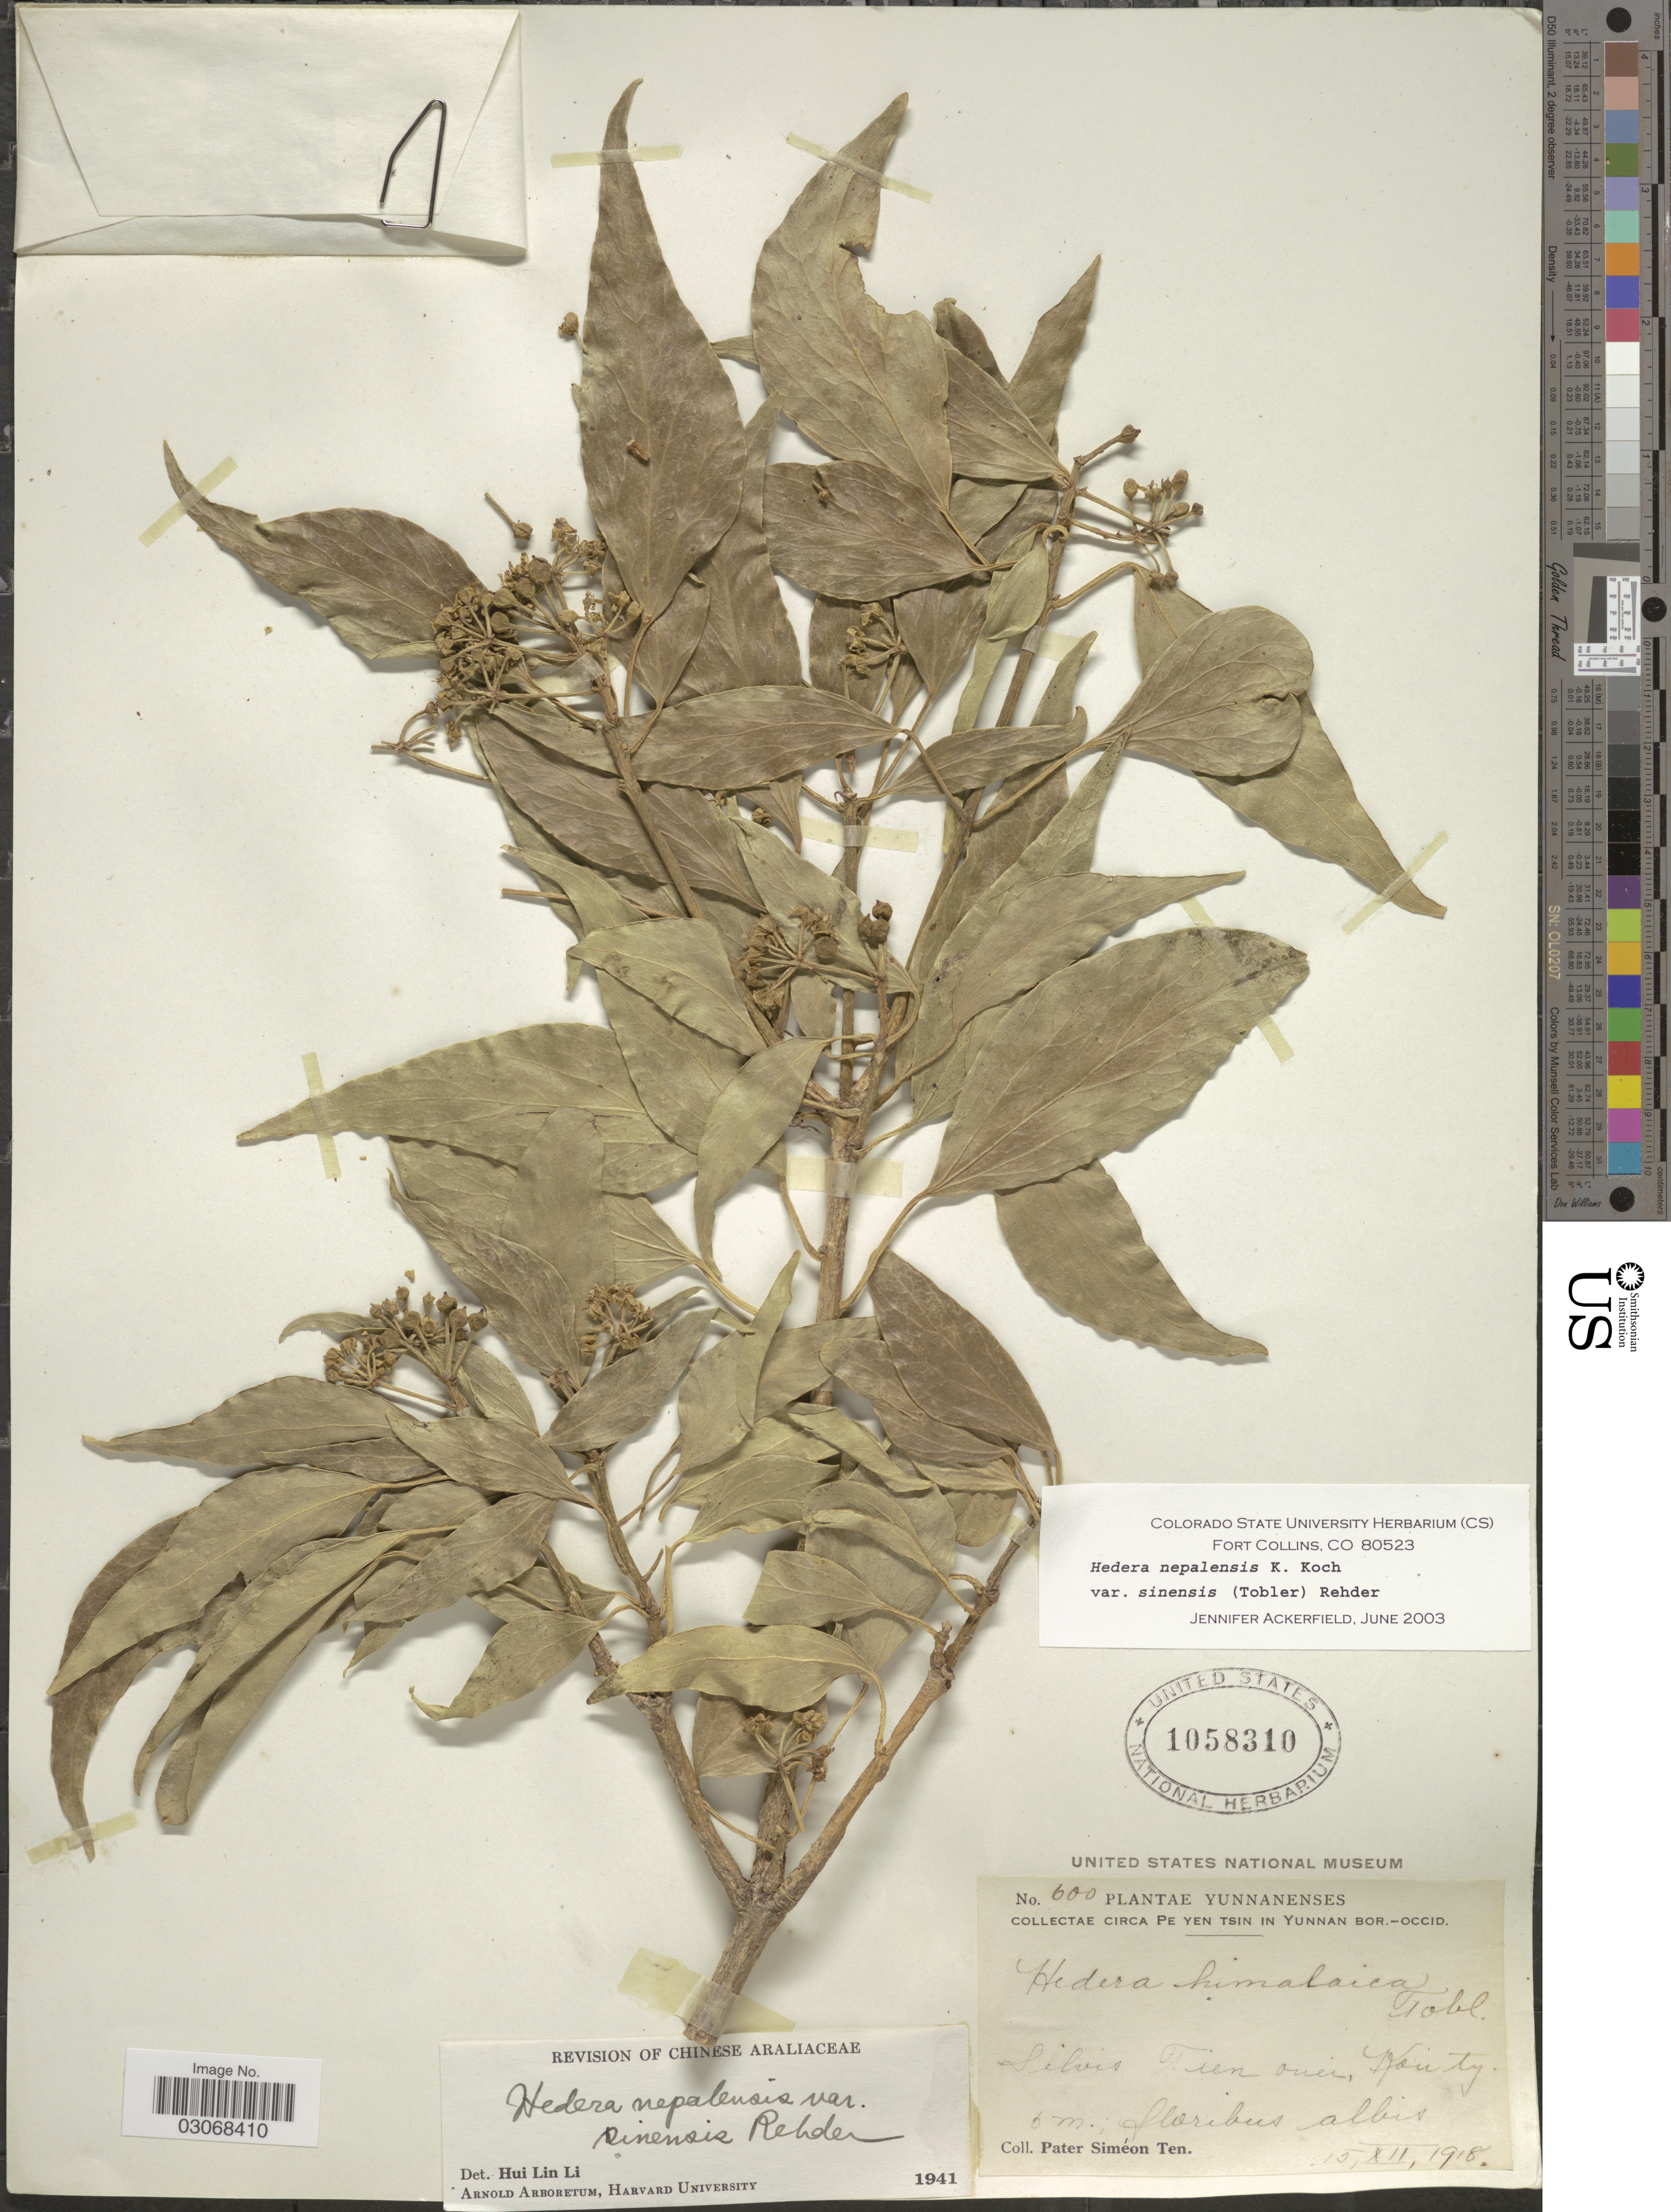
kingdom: Plantae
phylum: Tracheophyta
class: Magnoliopsida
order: Apiales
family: Araliaceae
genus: Hedera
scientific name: Hedera nepalensis var. sinensis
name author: (Tobler) Rehder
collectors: P. S. Ten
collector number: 600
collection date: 1918-12-15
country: China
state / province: Yunnan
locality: Circa Pe Yen Tsin in Yunnan Bor.-Occid. Silvis Tien onei, Kon Ty.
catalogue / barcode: US 1058310